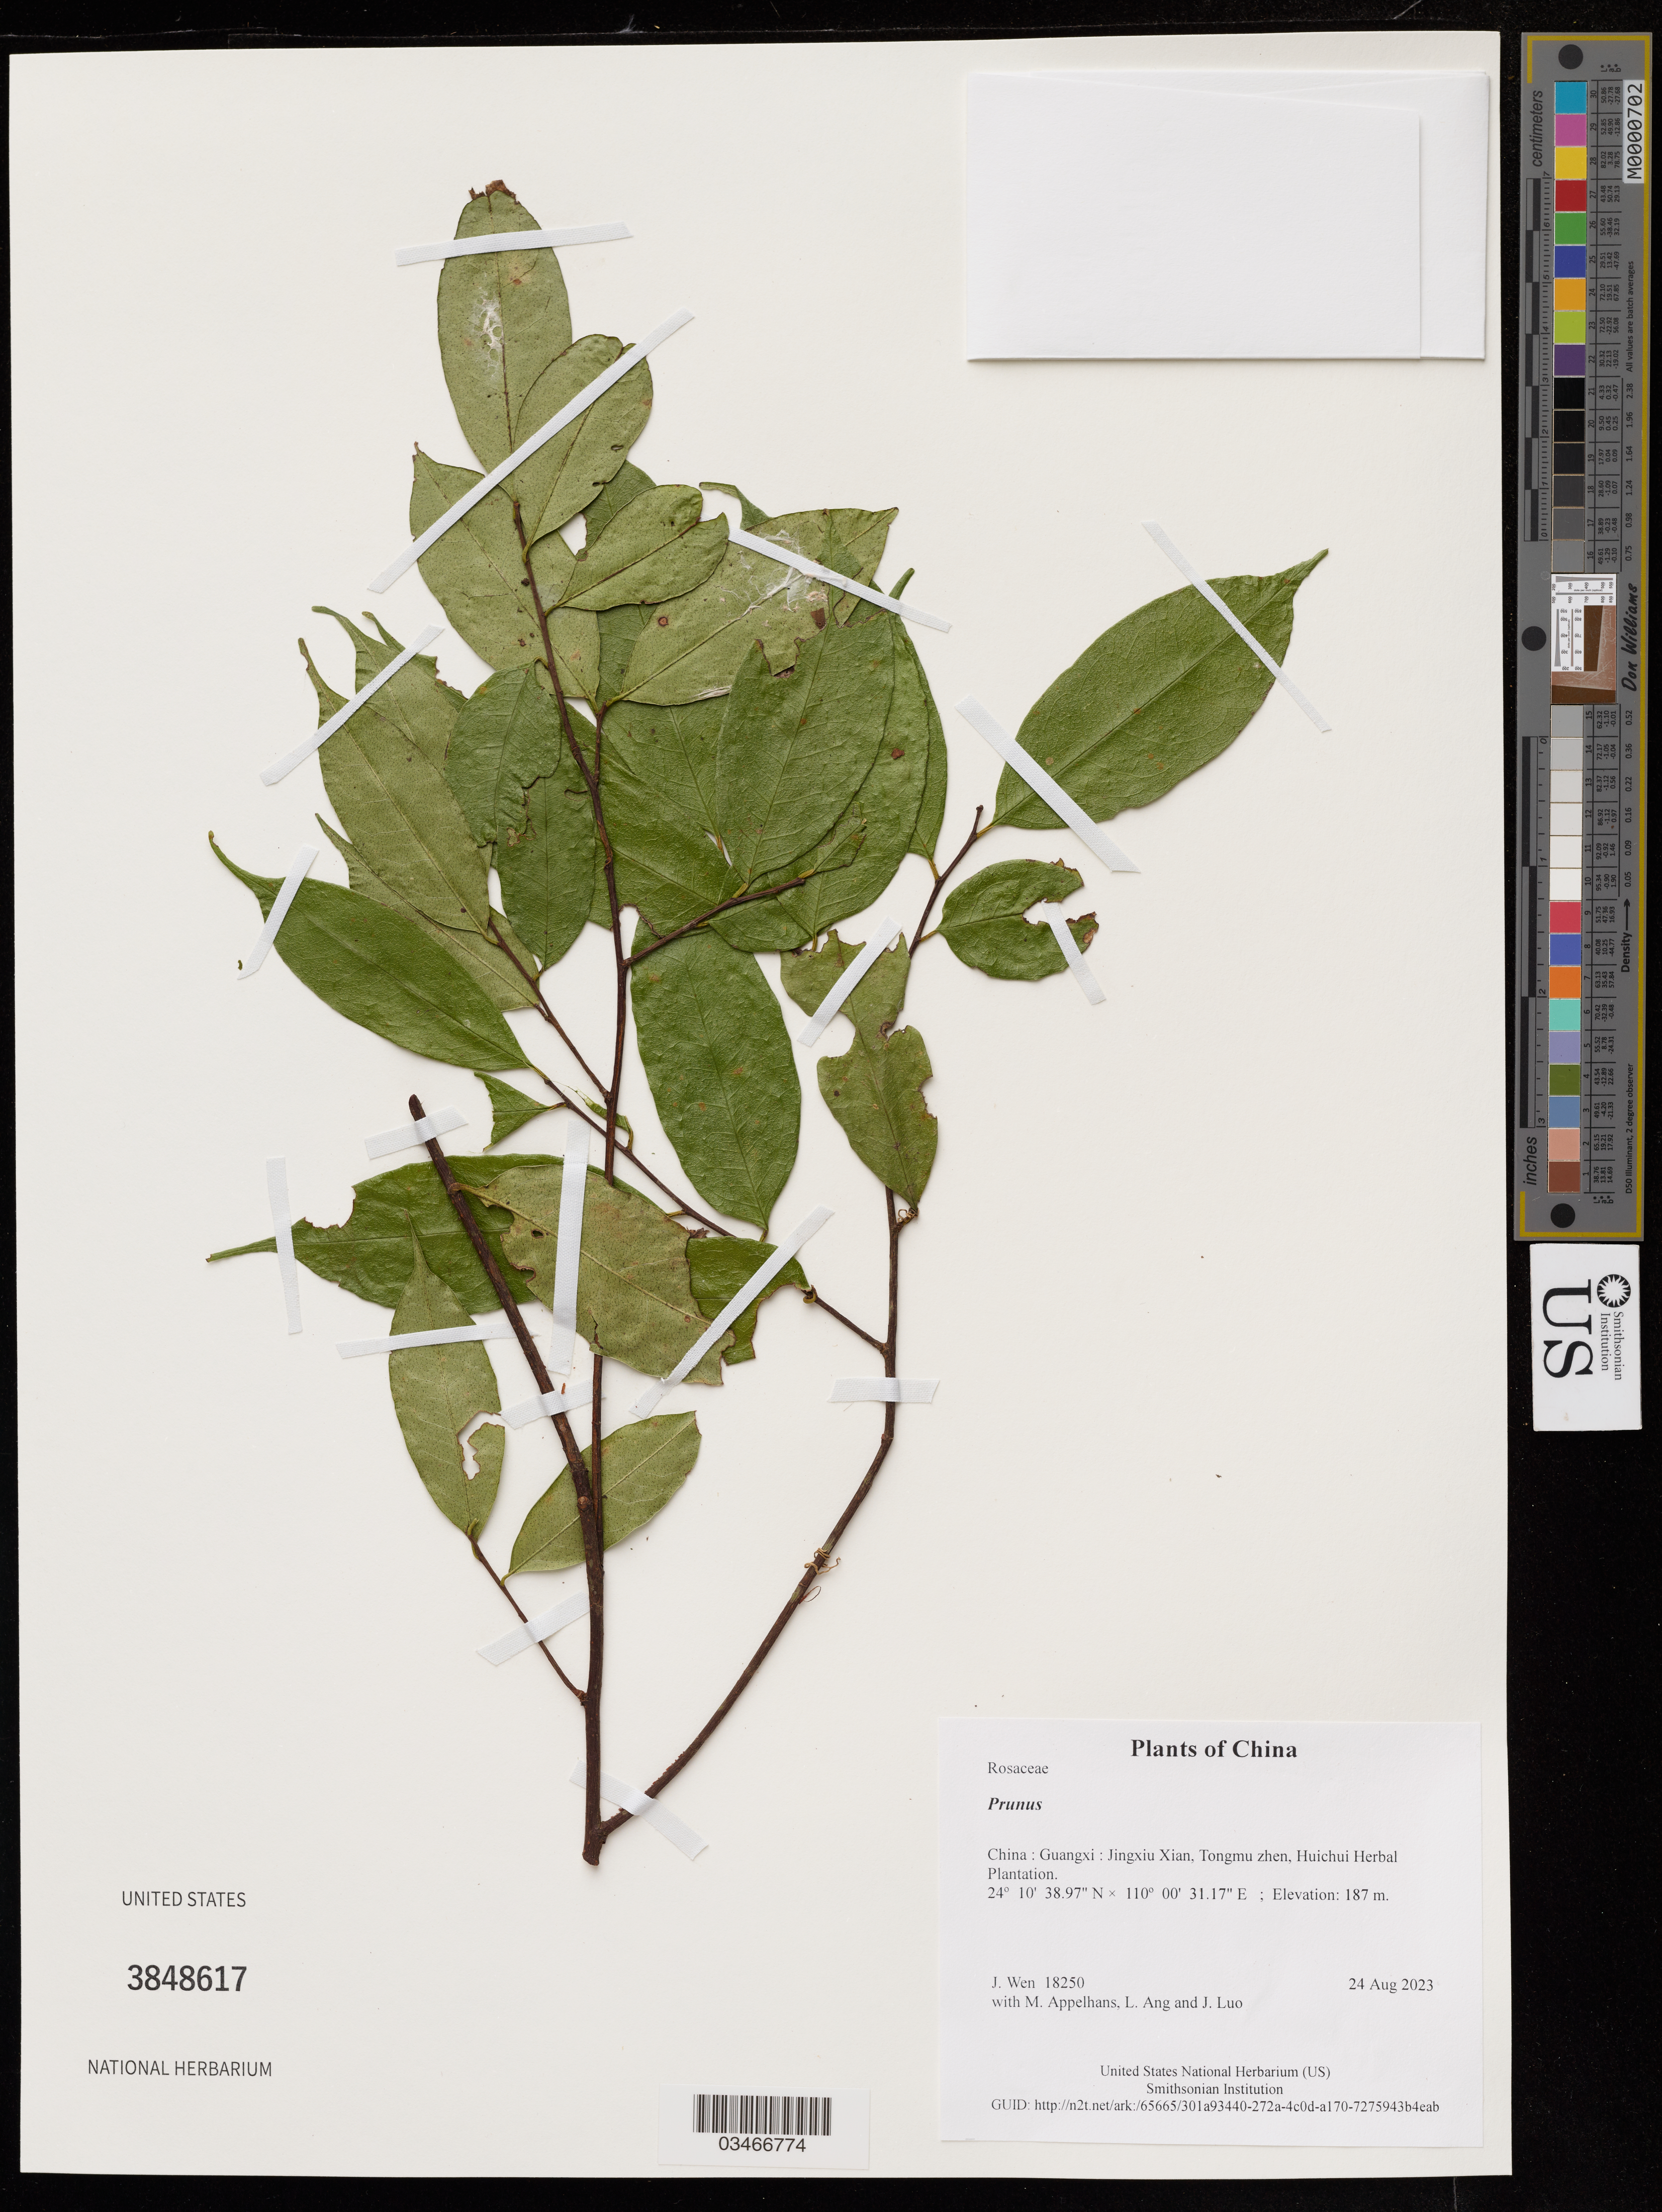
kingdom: Plantae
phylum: Tracheophyta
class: Magnoliopsida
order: Rosales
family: Rosaceae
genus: Prunus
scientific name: Prunus sp.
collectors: J. Wen, M. Appelhans, L. Ang & J. Luo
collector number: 18250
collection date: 2023-08-24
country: China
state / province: Guangxi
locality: Jingxiu Xian, Tongmu zhen, Huichui Herbal Plantation.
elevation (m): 187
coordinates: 24.177491 N, 110.008657 E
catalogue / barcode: US 3848617